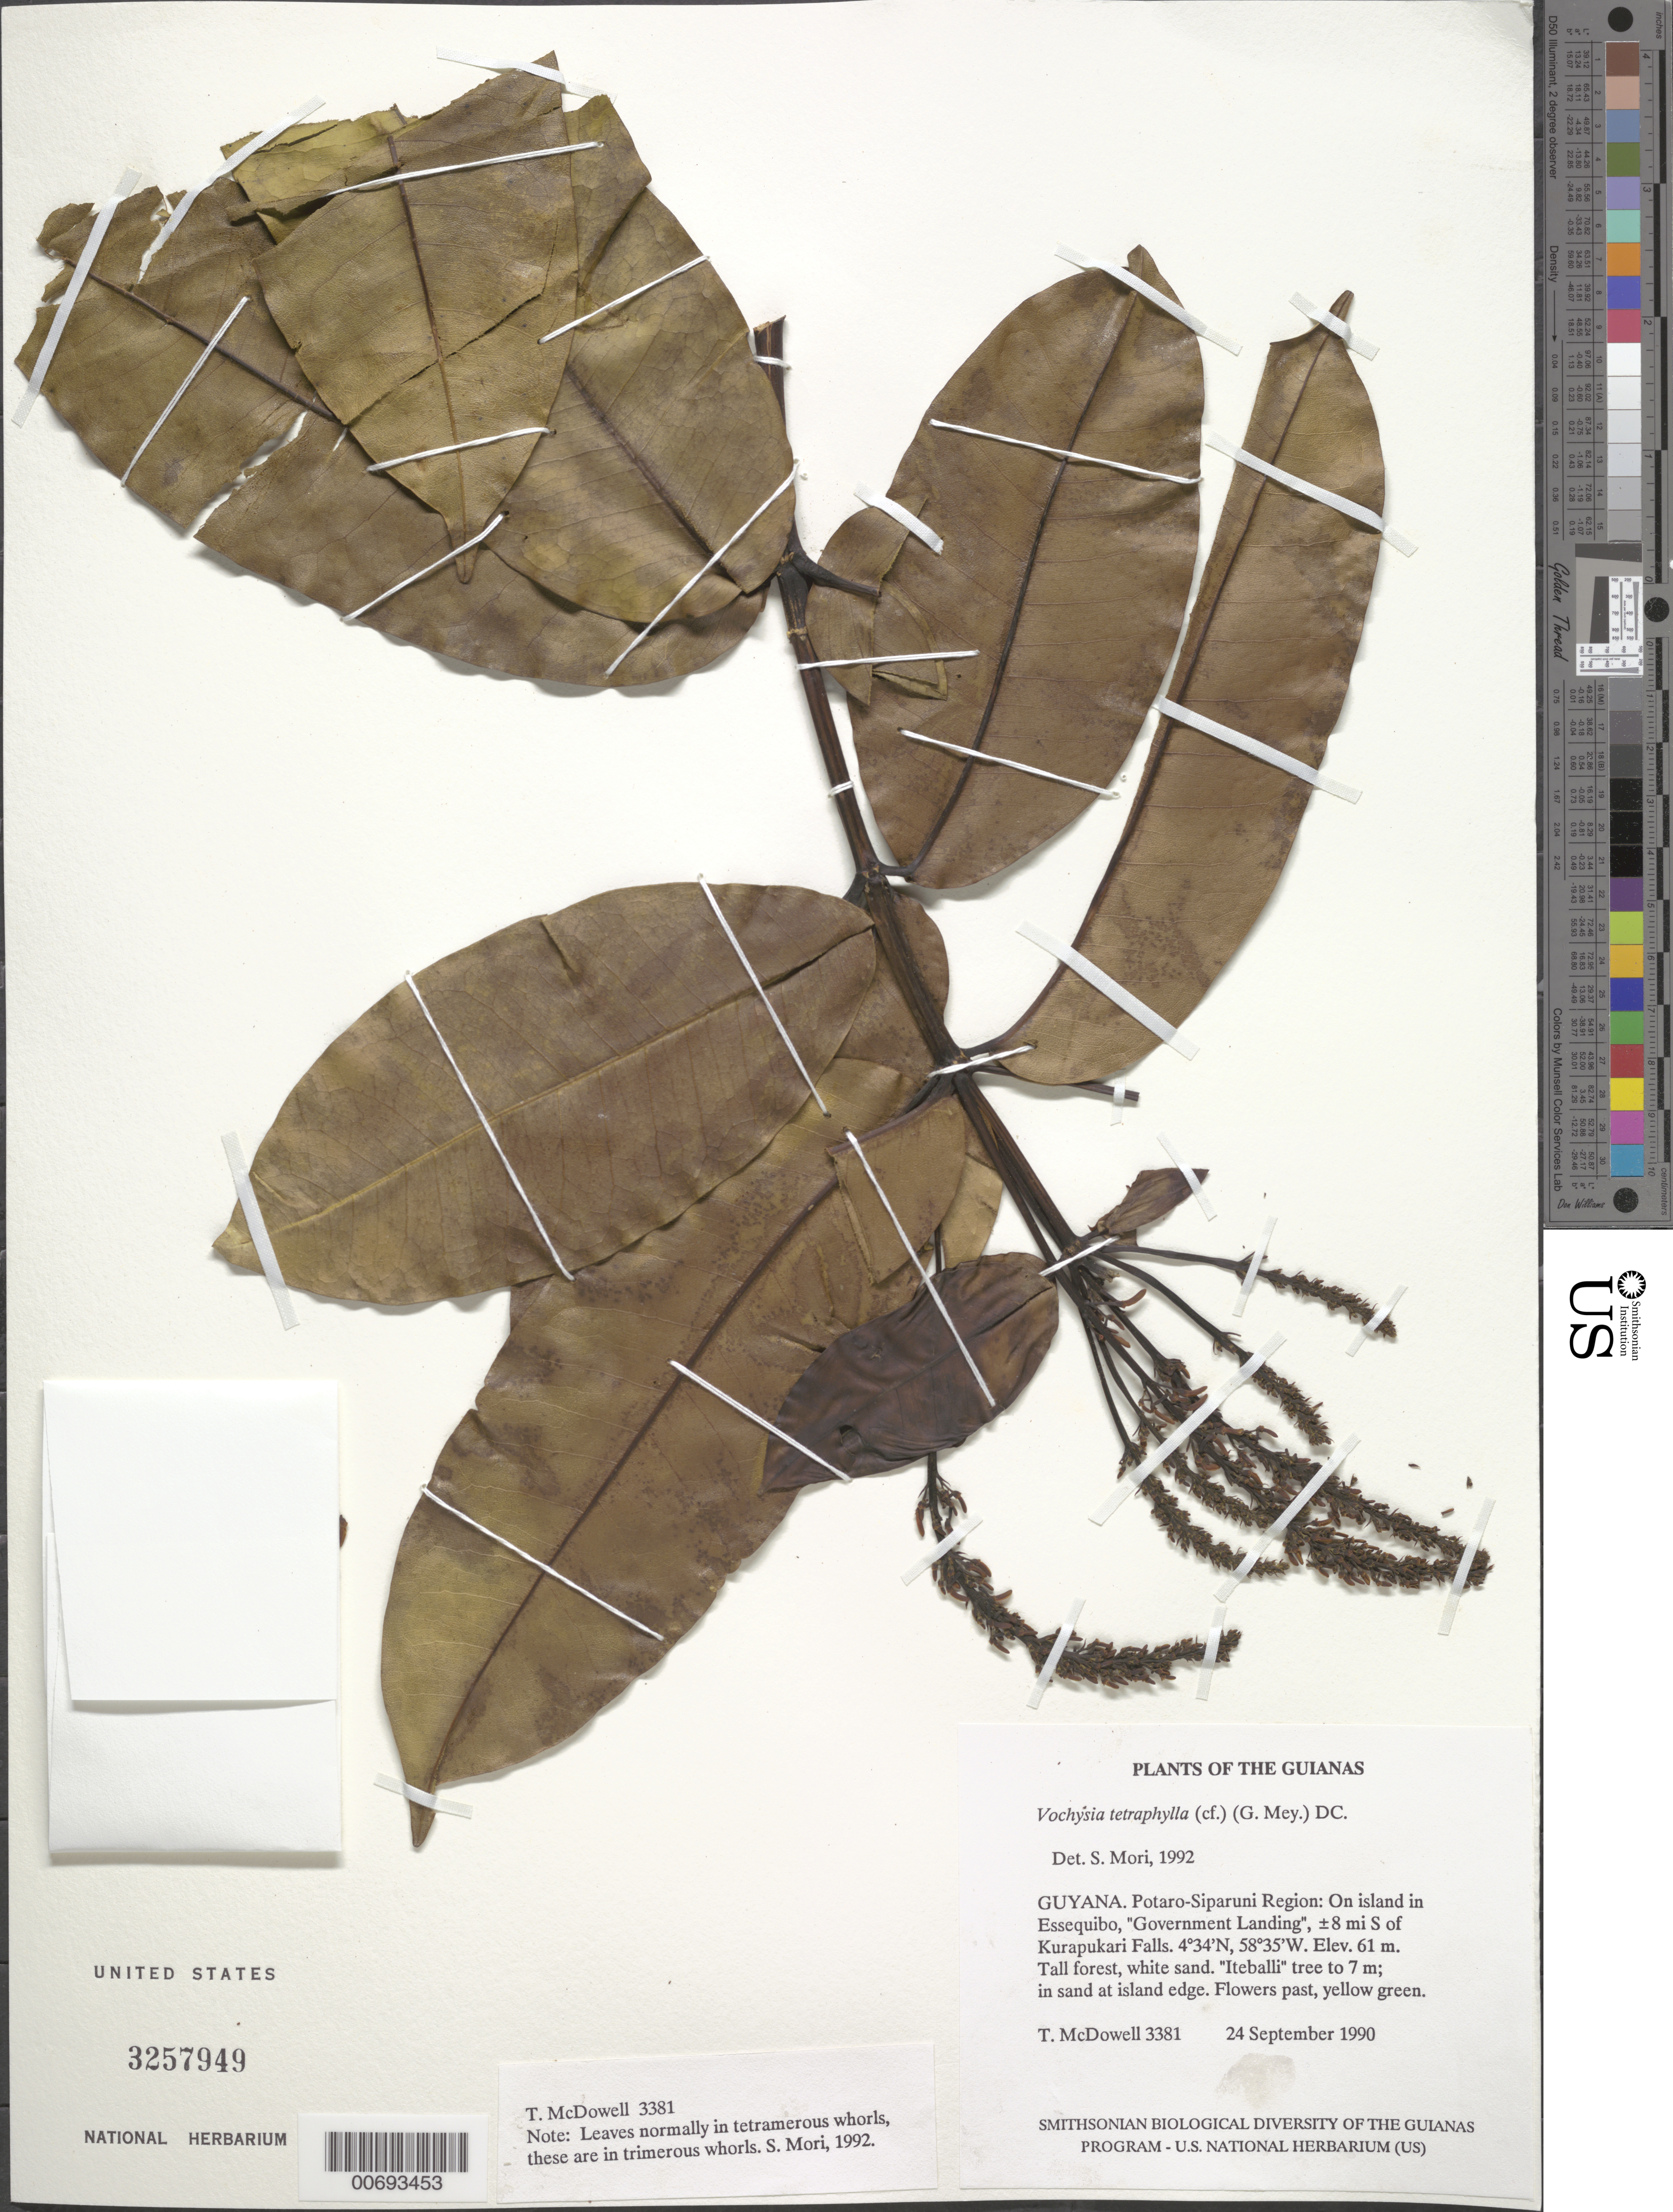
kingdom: Plantae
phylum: Tracheophyta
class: Magnoliopsida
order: Myrtales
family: Vochysiaceae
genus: Vochysia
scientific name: Vochysia tetraphylla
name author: (G. Mey.) DC.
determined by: Mori, Scott A.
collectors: T. McDowell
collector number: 3381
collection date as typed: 24 September 1990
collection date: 1990-09-24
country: Guyana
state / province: U. Demerara-Berbice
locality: On island in Essequibo, "Government Landing", ±8 mi S of Kurupukari Falls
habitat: Tall forest, white sand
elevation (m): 61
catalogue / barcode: US 3257949